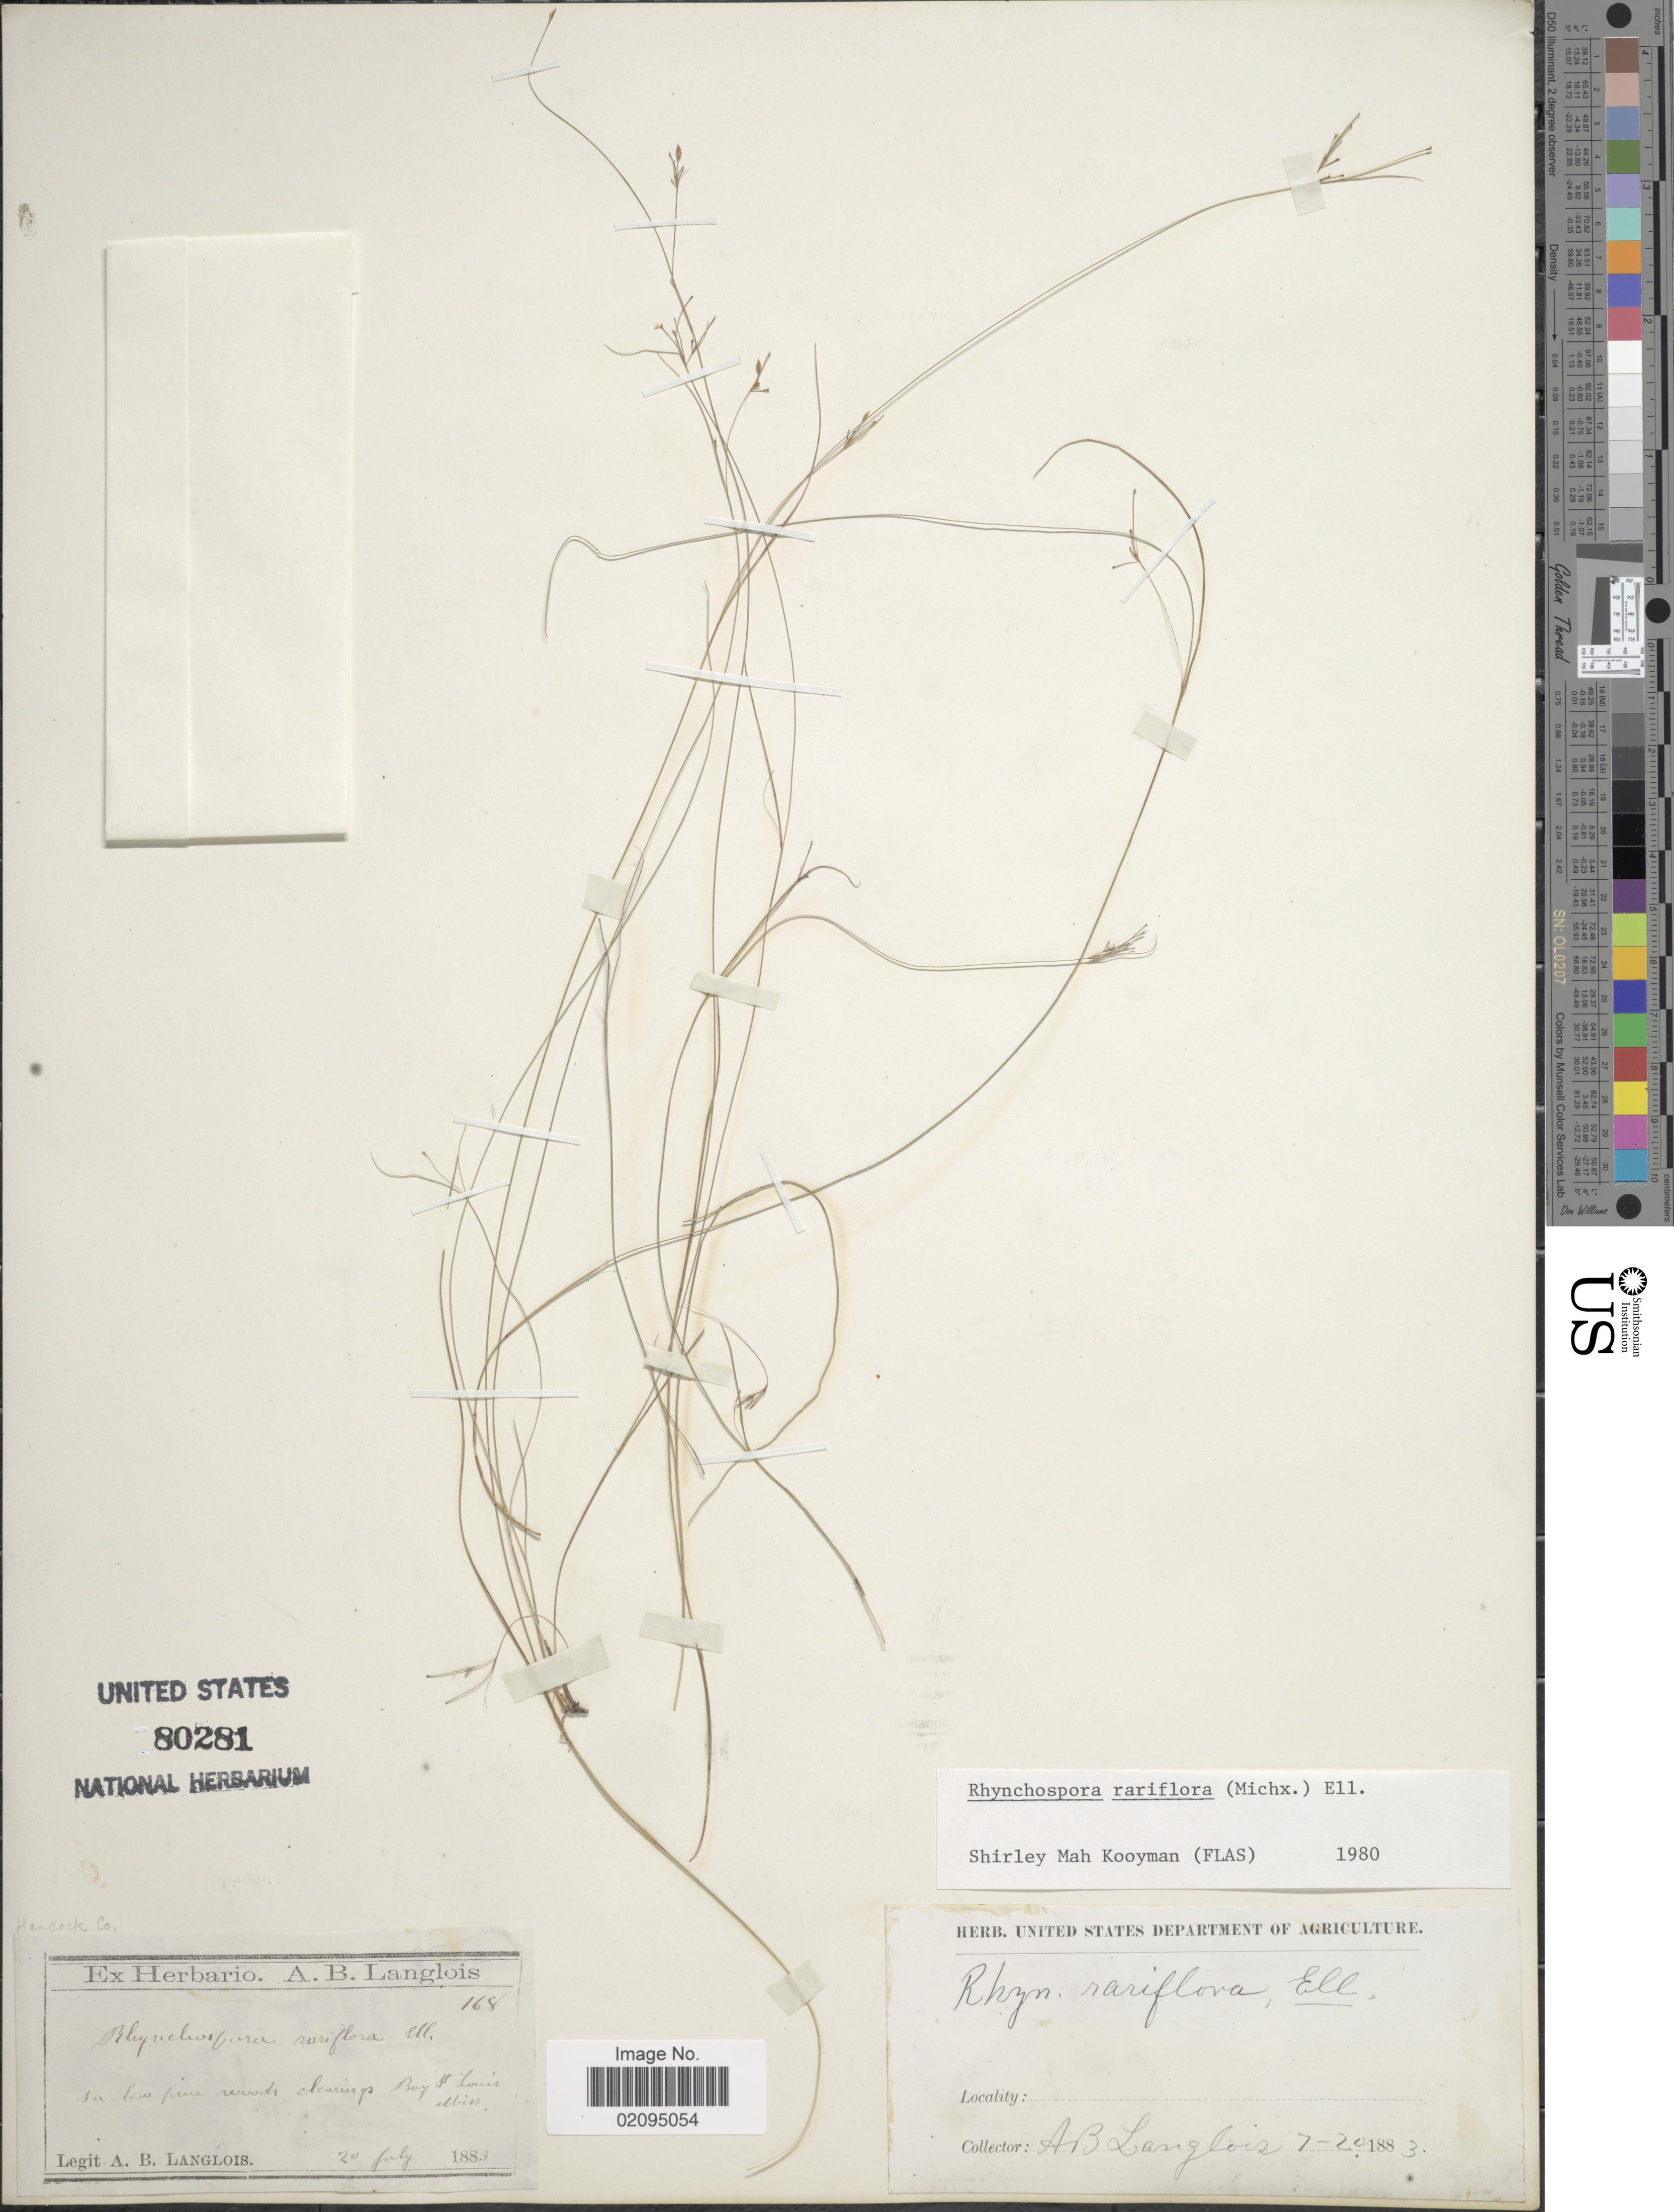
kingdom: Plantae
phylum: Tracheophyta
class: Liliopsida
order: Poales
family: Cyperaceae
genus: Rhynchospora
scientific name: Rhynchospora rariflora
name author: (Michx.) Elliott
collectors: A. Langlois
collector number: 168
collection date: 1883-07-20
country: United States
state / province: Mississippi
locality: In low pine woods clearings Bay St. Louis. Hancock Co.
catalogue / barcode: US 80281